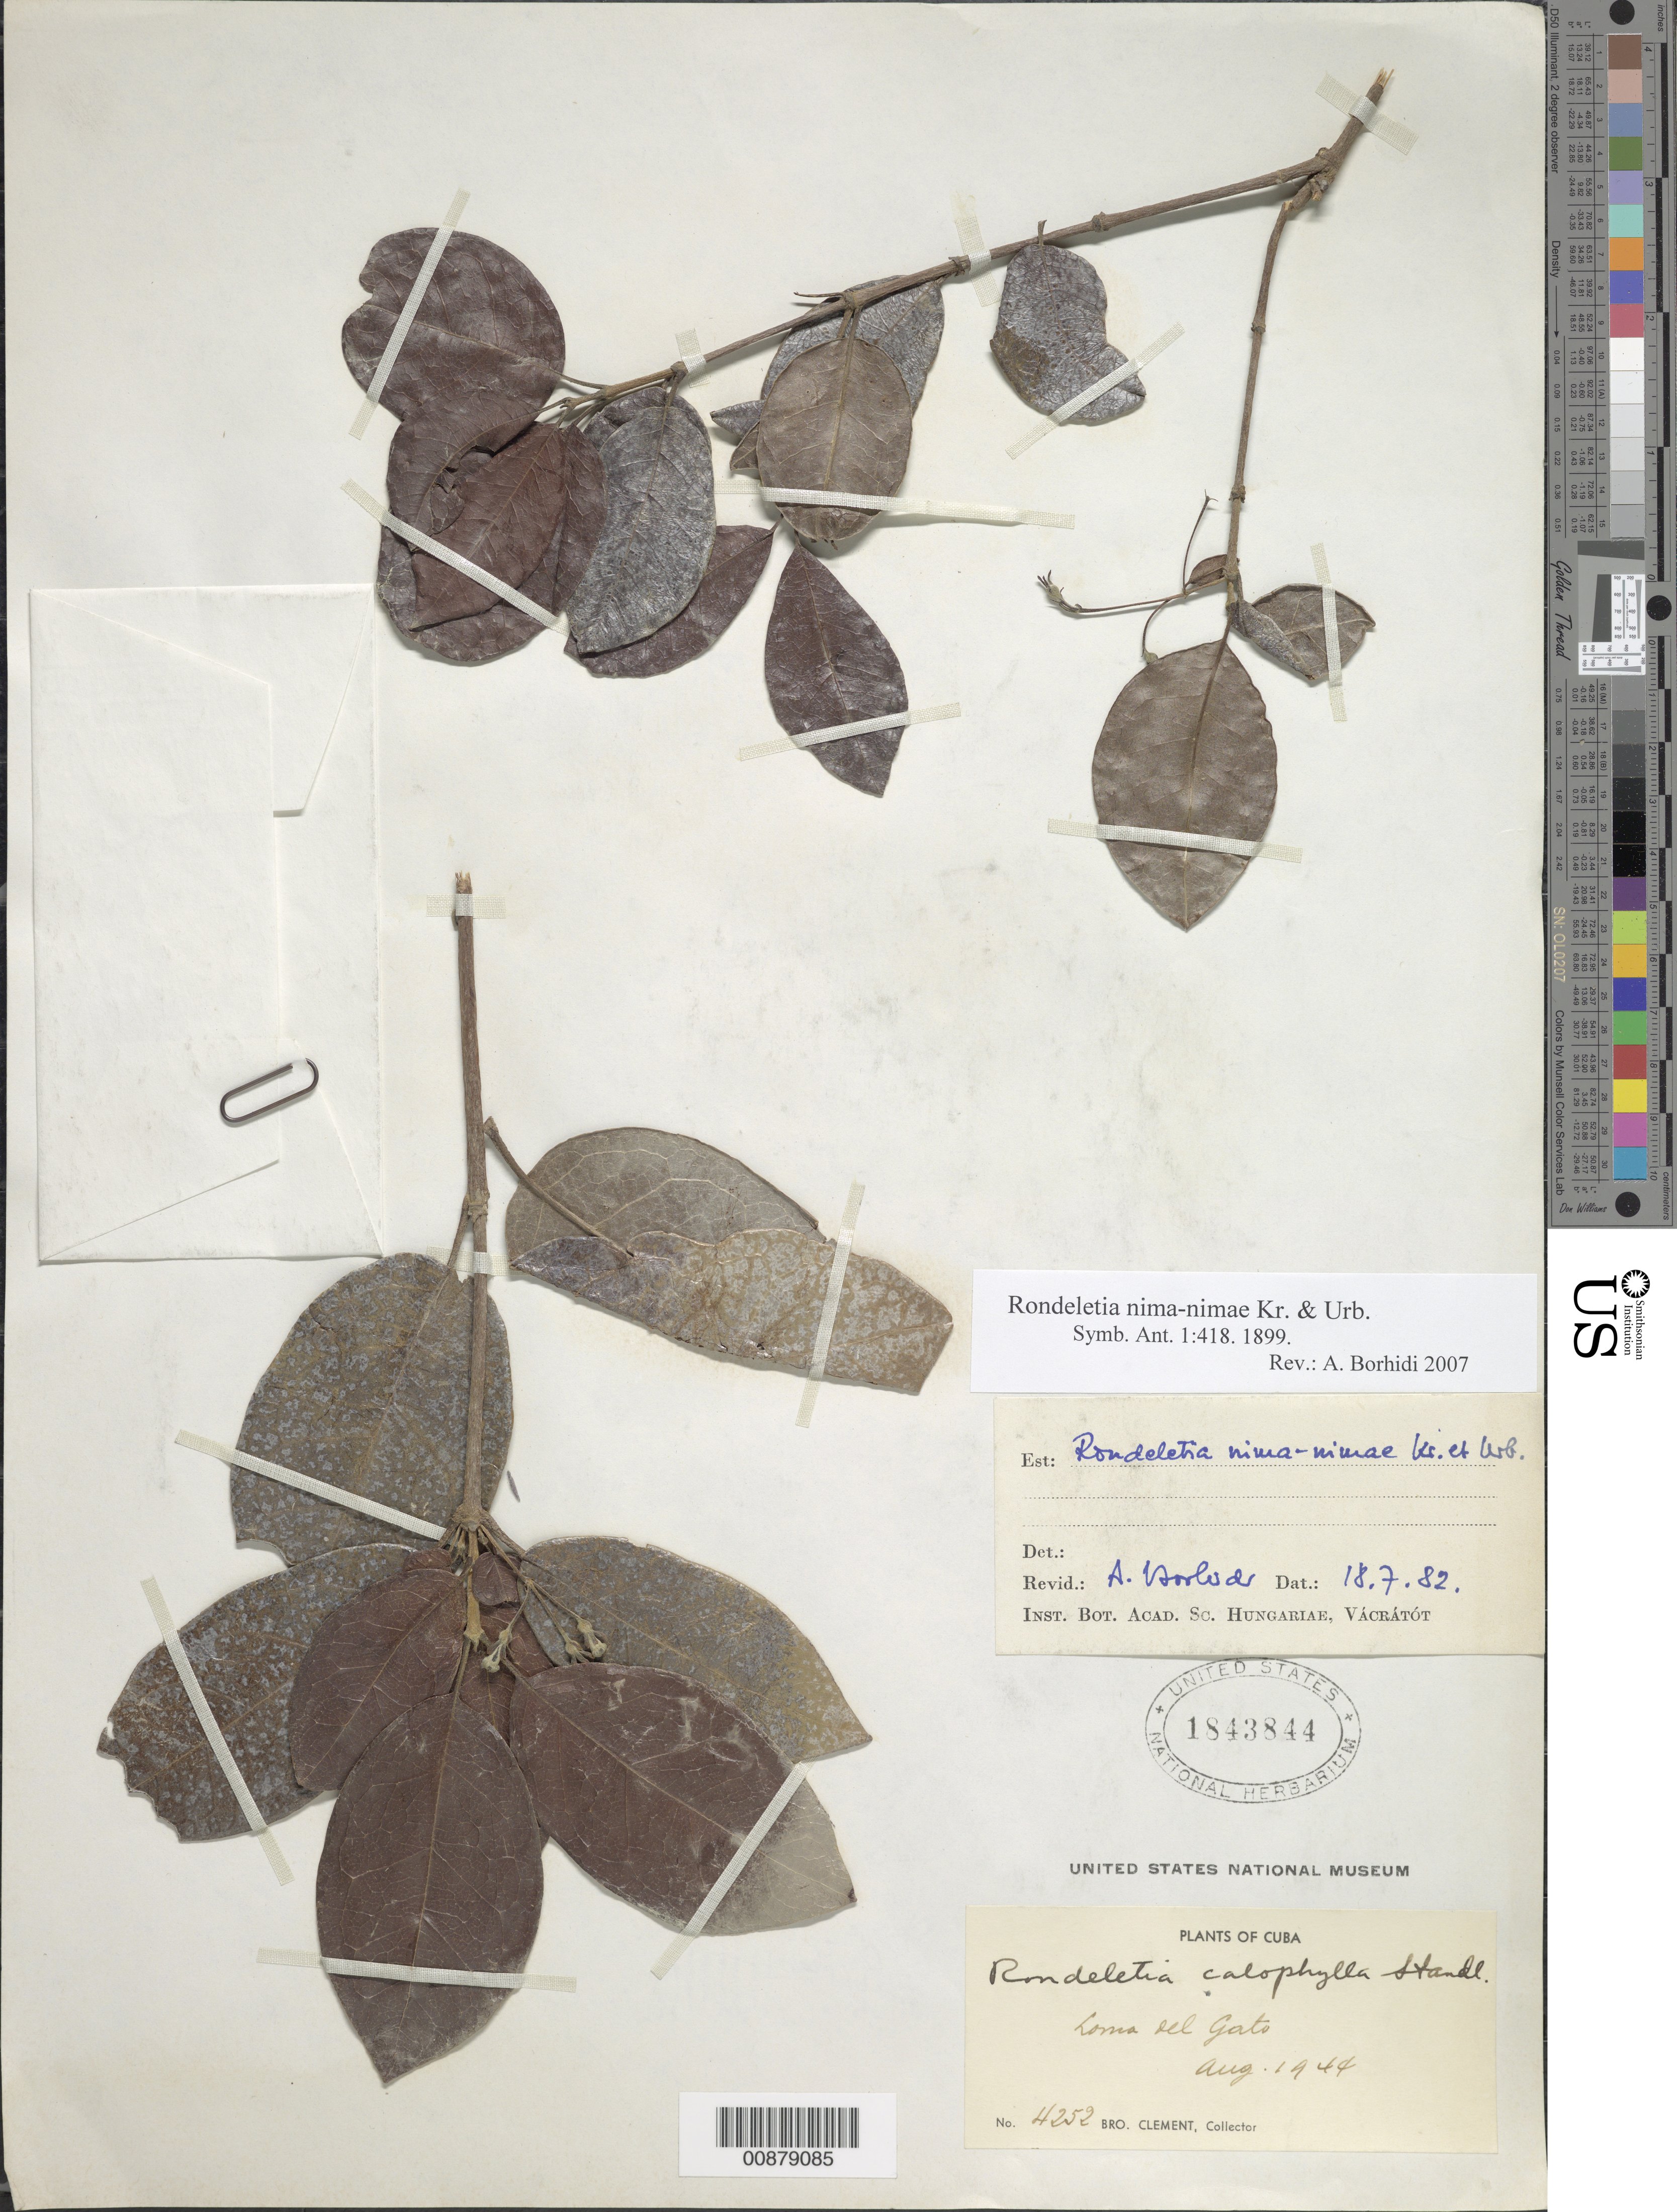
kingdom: Plantae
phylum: Tracheophyta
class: Magnoliopsida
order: Gentianales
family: Rubiaceae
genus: Rondeletia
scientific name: Rondeletia nimanimae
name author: Krug & Urb.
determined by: Borhidi, Attila L.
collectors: Bro. Clemente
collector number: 4252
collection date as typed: Aug 1944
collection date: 1944-08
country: Cuba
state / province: Oriente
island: Cuba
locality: Loma del Gato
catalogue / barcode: US 1843844